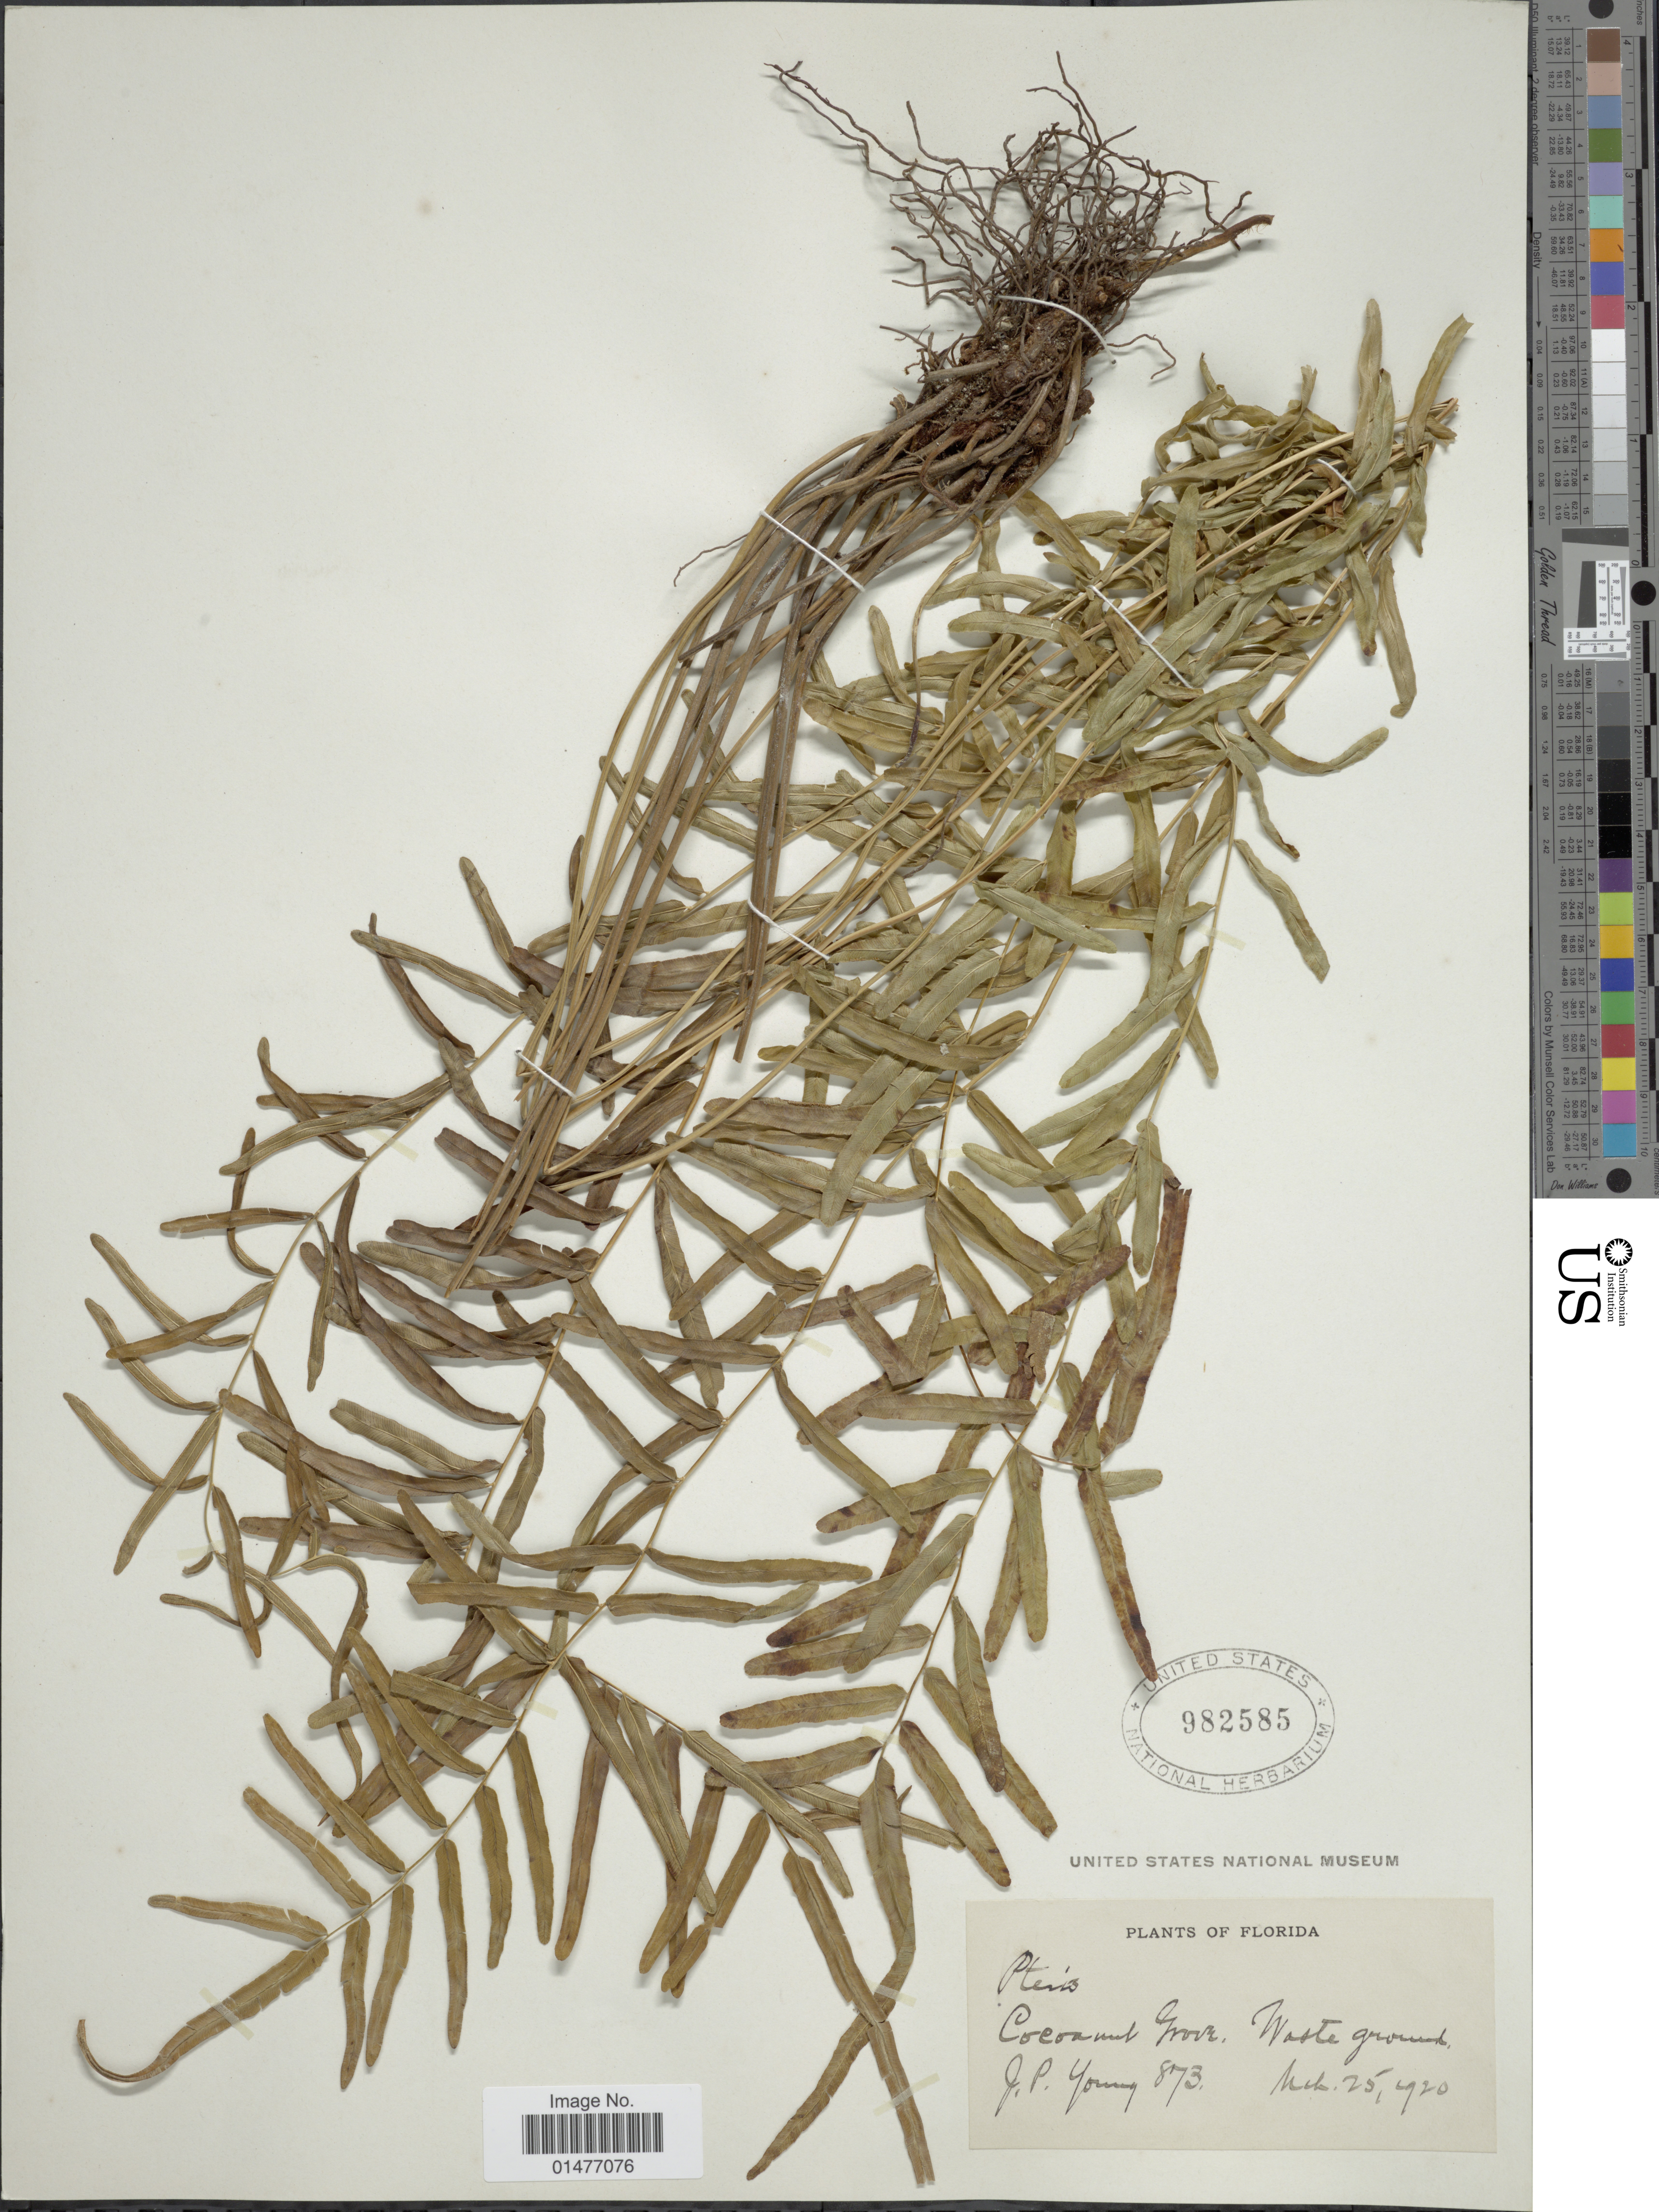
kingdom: Plantae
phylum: Tracheophyta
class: Polypodiopsida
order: Polypodiales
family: Pteridaceae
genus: Pteris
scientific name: Pteris bahamenis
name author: (J. Agardh) Fée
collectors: J. P. Young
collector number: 873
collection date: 1920-03-25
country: United States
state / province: Florida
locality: Coconut Grove, waste ground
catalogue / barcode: US 982585